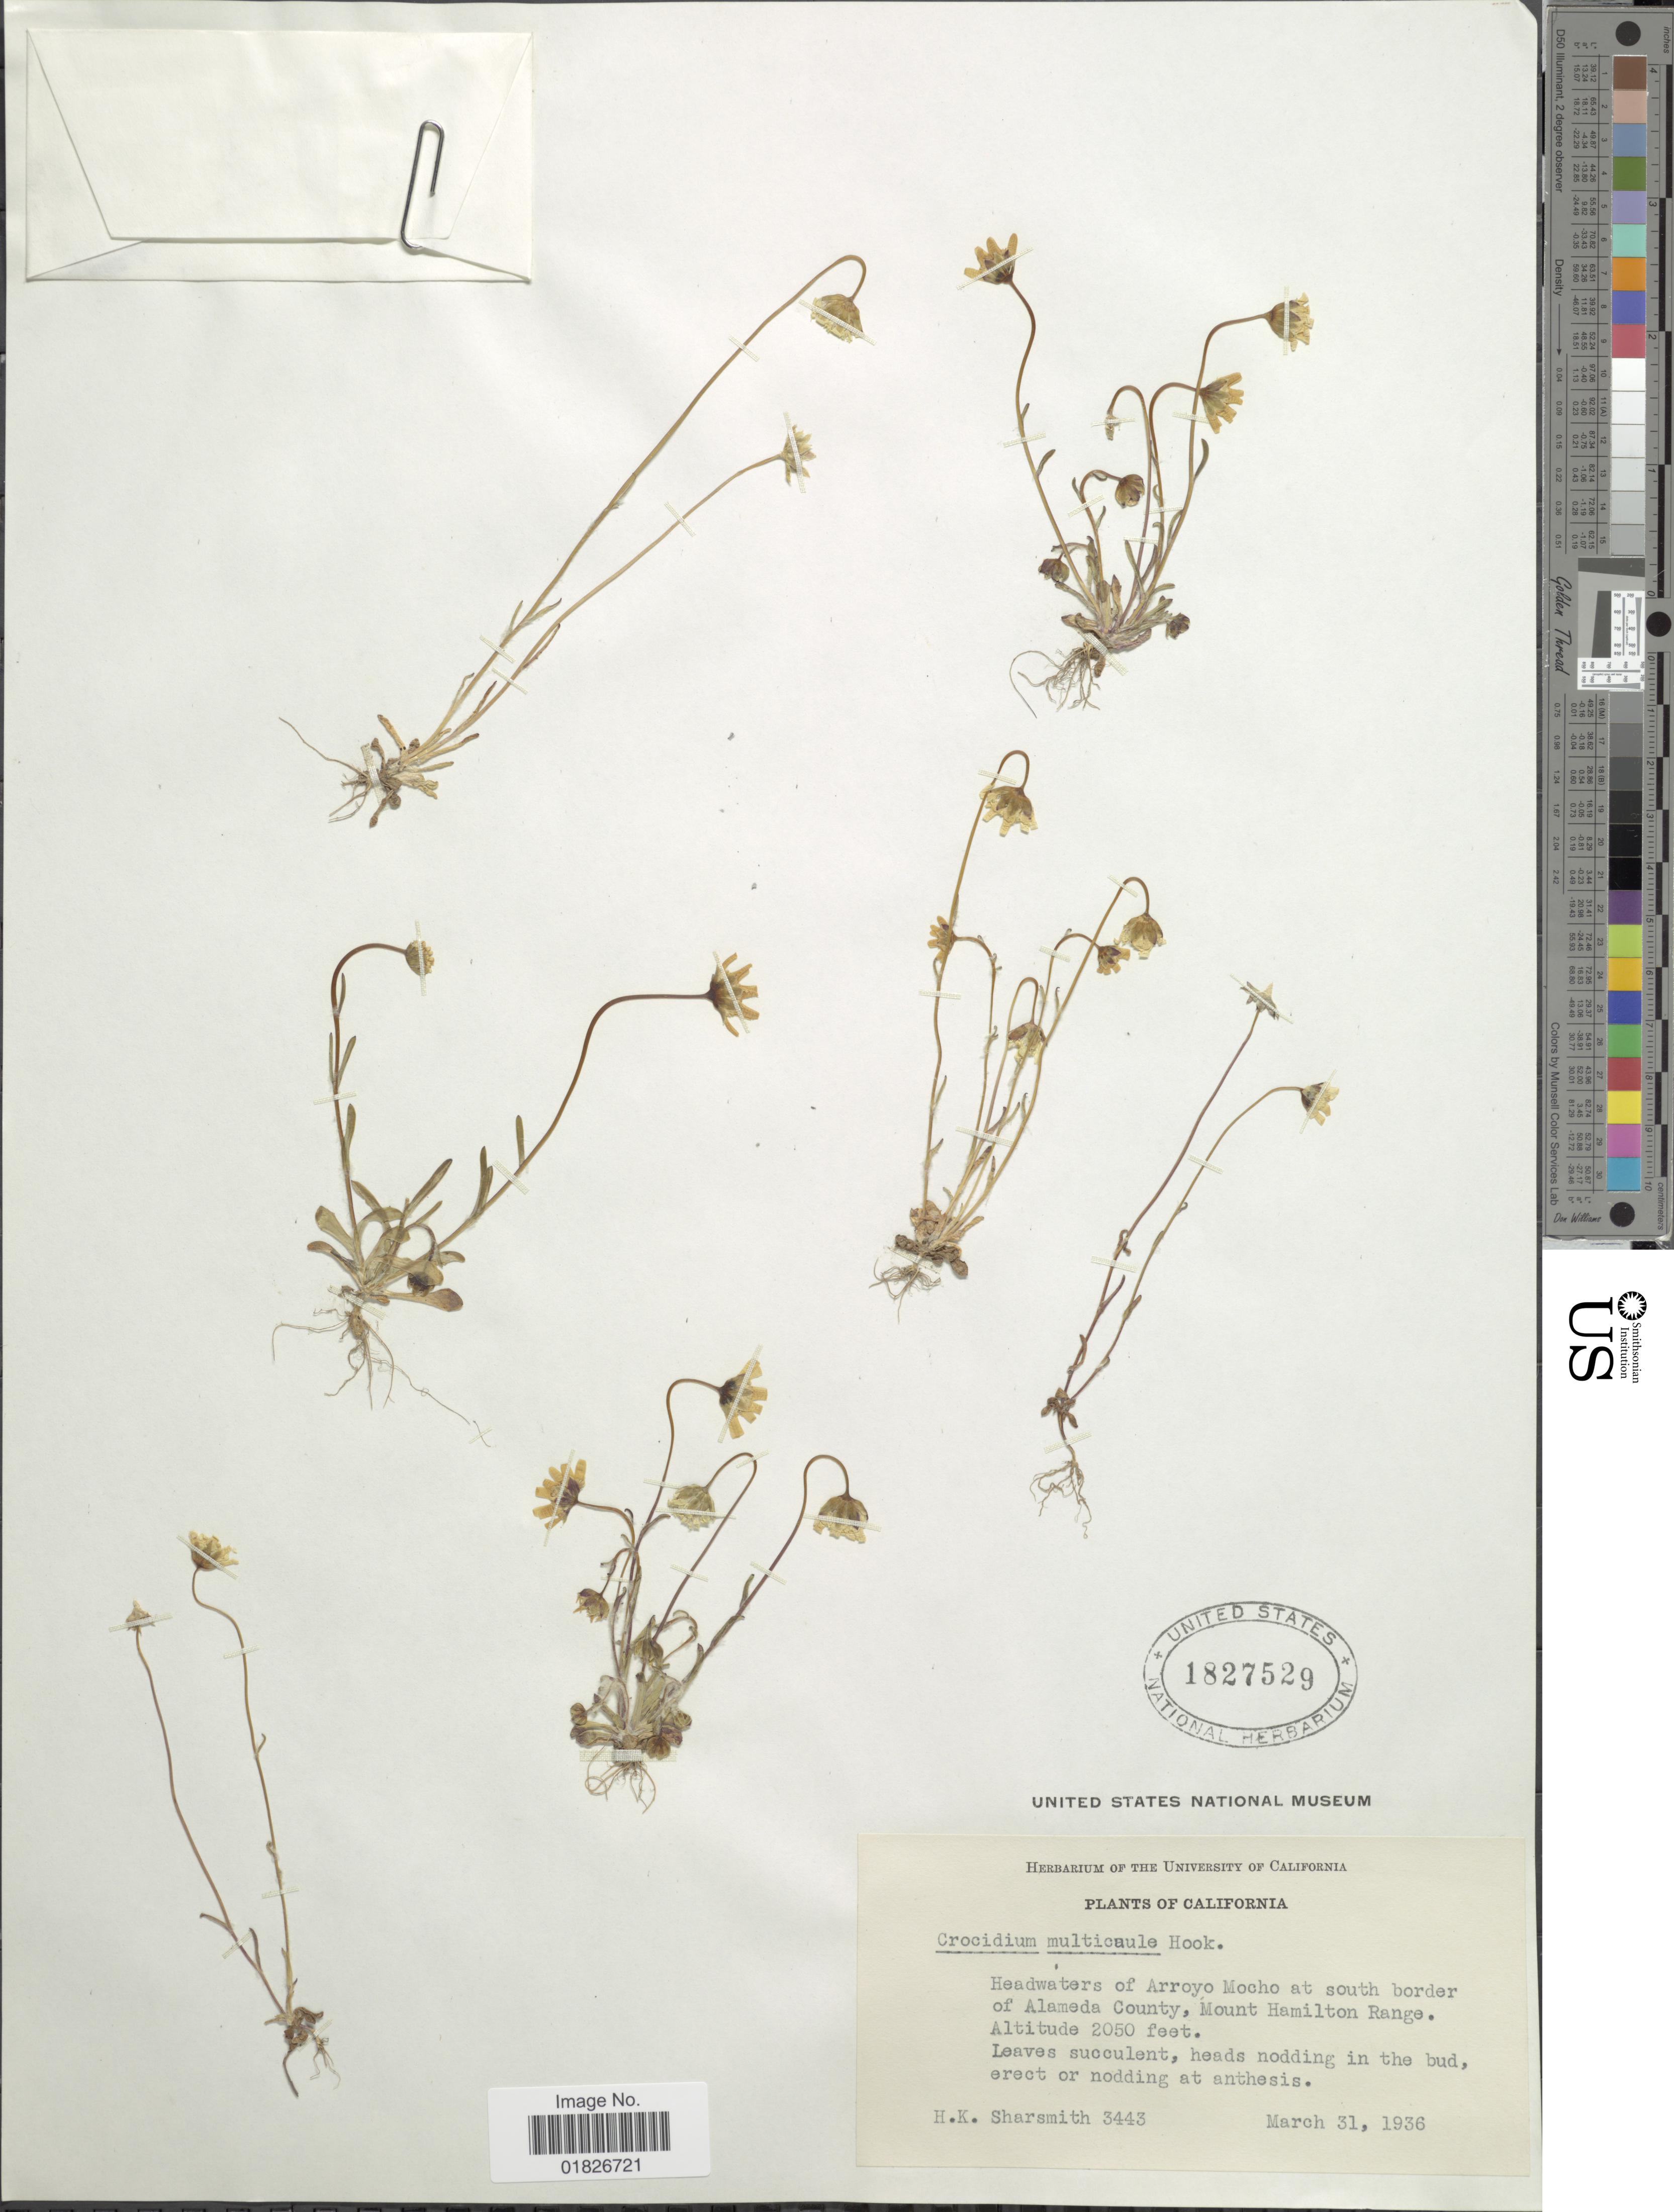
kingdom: Plantae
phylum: Tracheophyta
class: Magnoliopsida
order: Asterales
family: Asteraceae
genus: Crocidium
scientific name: Crocidium multicaule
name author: Hook.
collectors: H. Sharsmith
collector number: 3443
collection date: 1936-03-31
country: United States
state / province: California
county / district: Alameda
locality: Headwaters of Arroyo Mocho at south border of Alameda County, Mount Hamilton Range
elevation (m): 625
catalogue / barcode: US 1827529